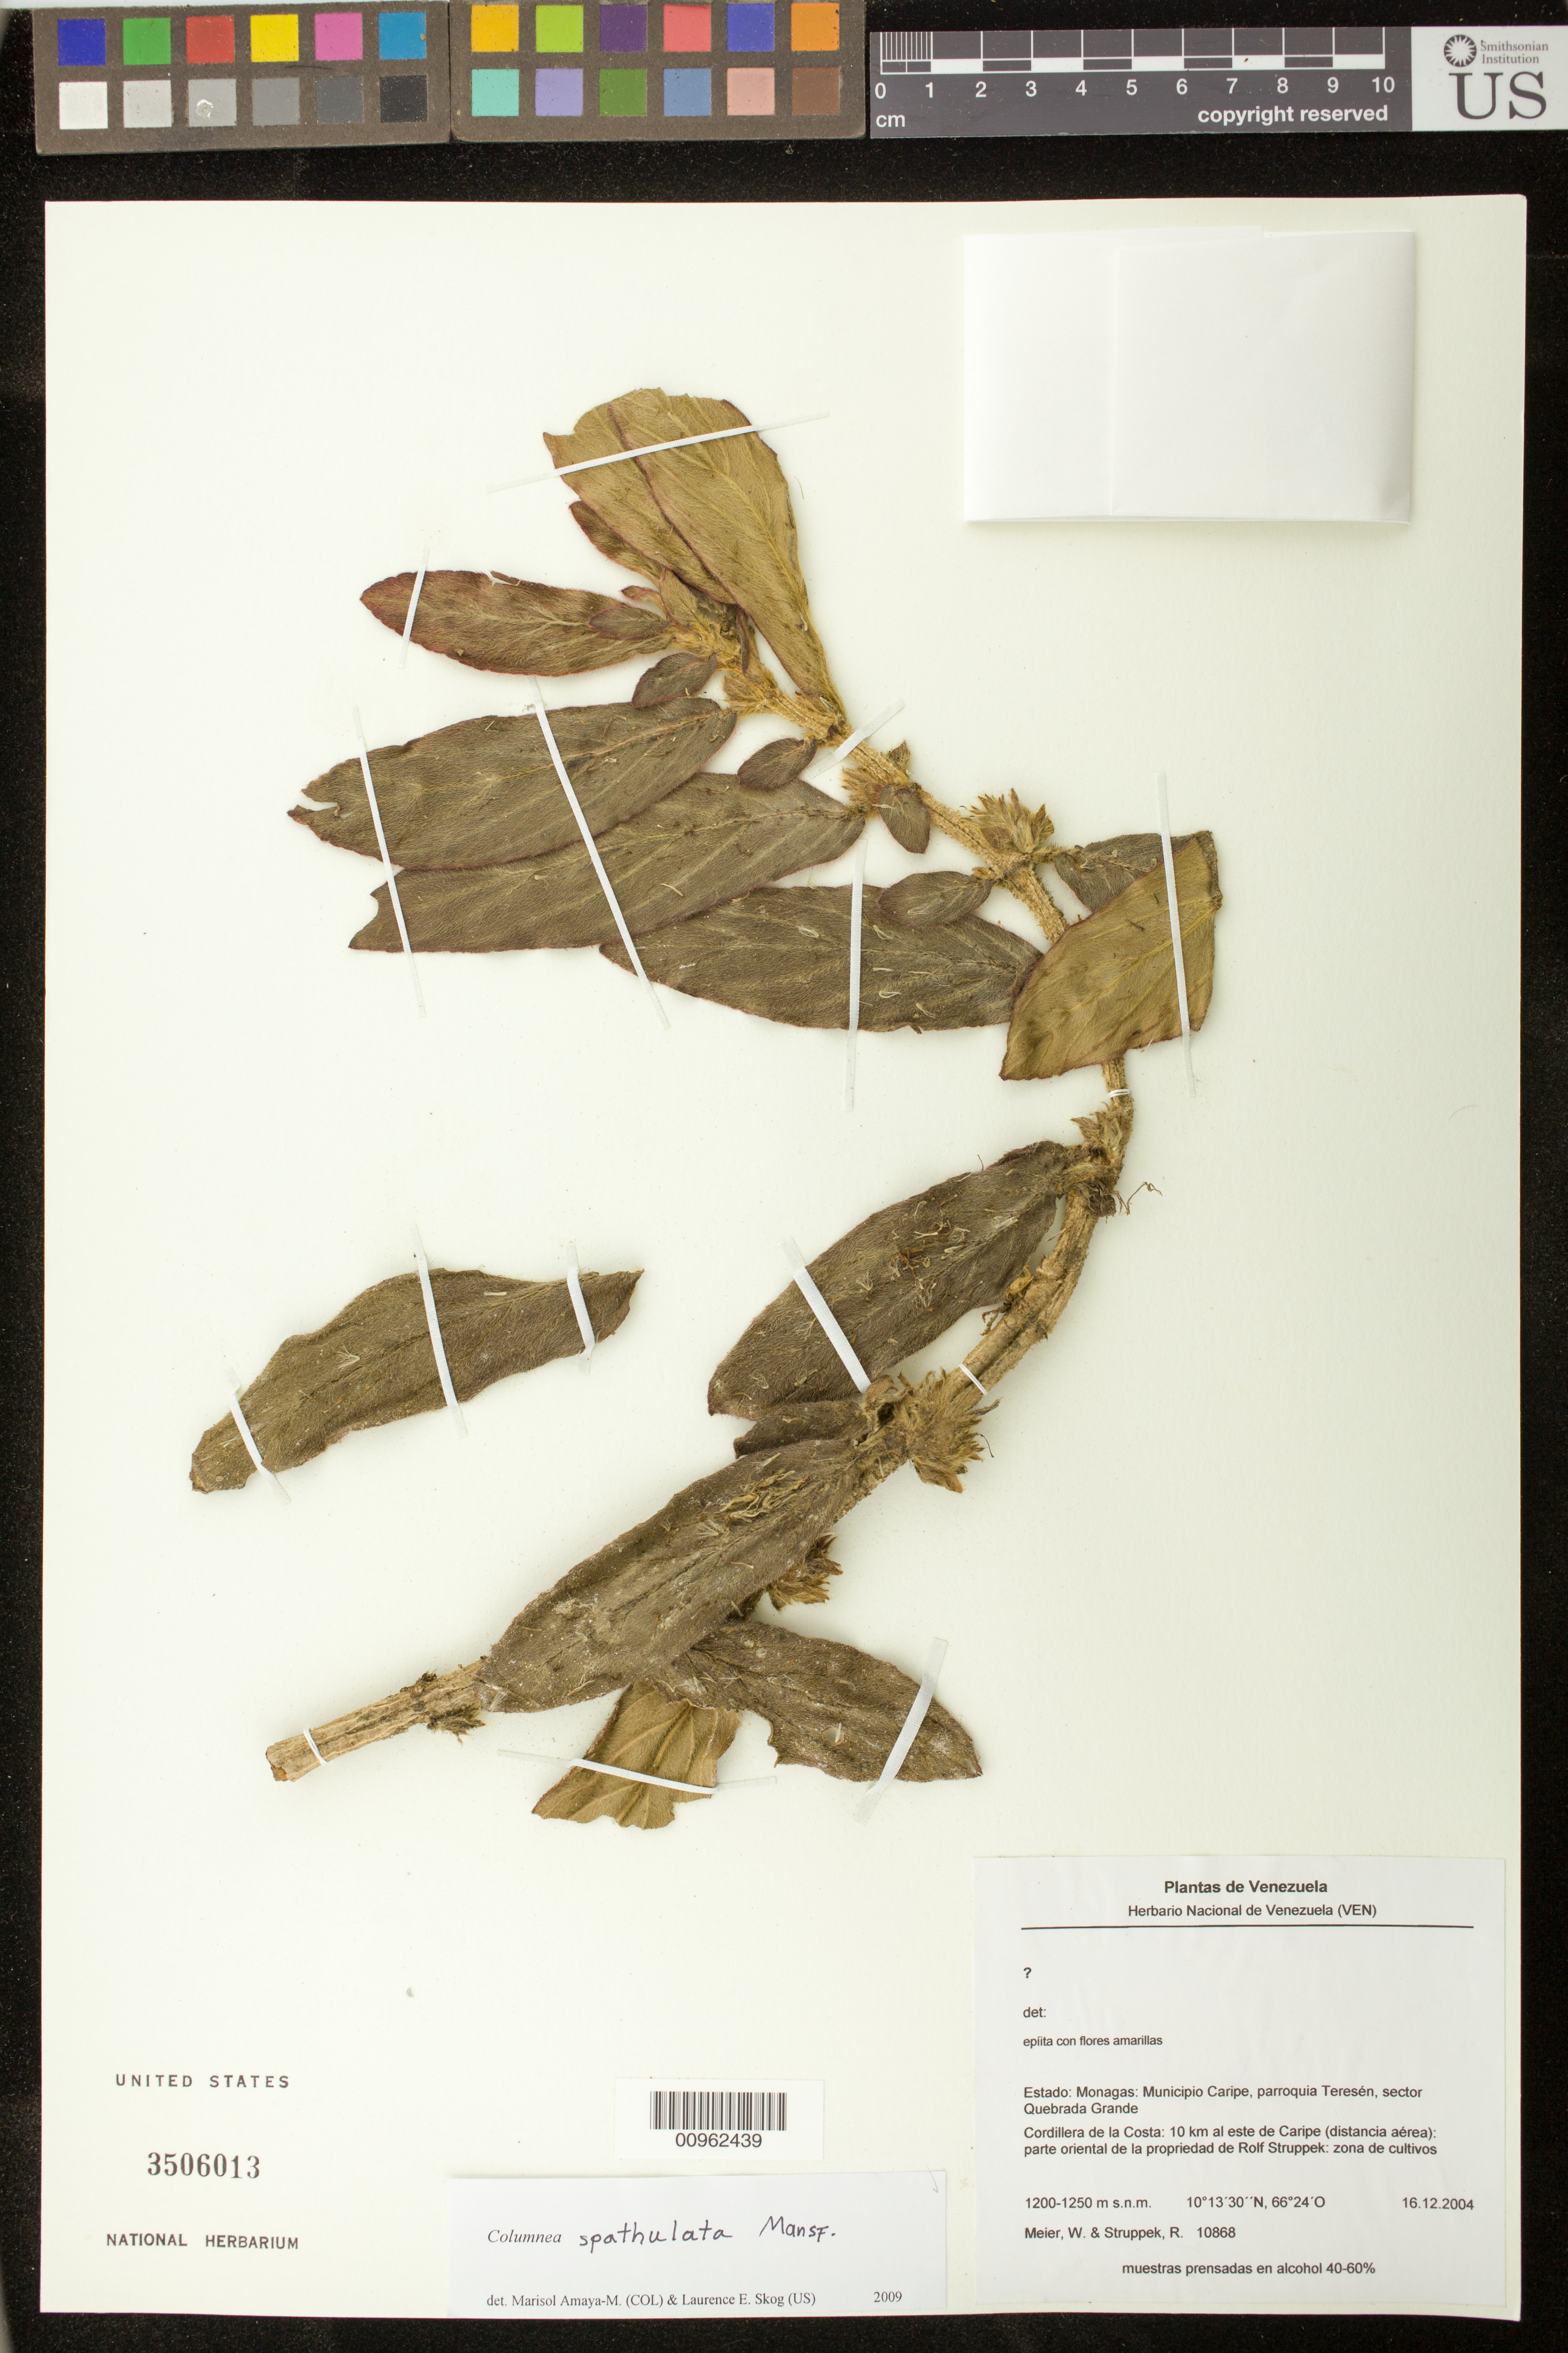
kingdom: Plantae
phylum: Tracheophyta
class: Magnoliopsida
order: Lamiales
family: Gesneriaceae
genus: Columnea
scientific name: Columnea spathulata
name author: Mansf.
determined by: Amaya-Márquez, M.; Skog, Laurence E.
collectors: W. Meier & R. Struppek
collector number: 10868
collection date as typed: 16 Dec 2004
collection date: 2004-12-16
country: Venezuela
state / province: Monagas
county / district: Caripe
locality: Estado: Monagas. Municipio Caripe. Parroquia Teresén, sector Quebrada Grande. Cordillera de la Costa: 10 km al este de Caripe (distancia aérea): parte oriental de la propriedad de Rolf Struppek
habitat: Zona de cultivos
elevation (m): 1200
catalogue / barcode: US 3506013